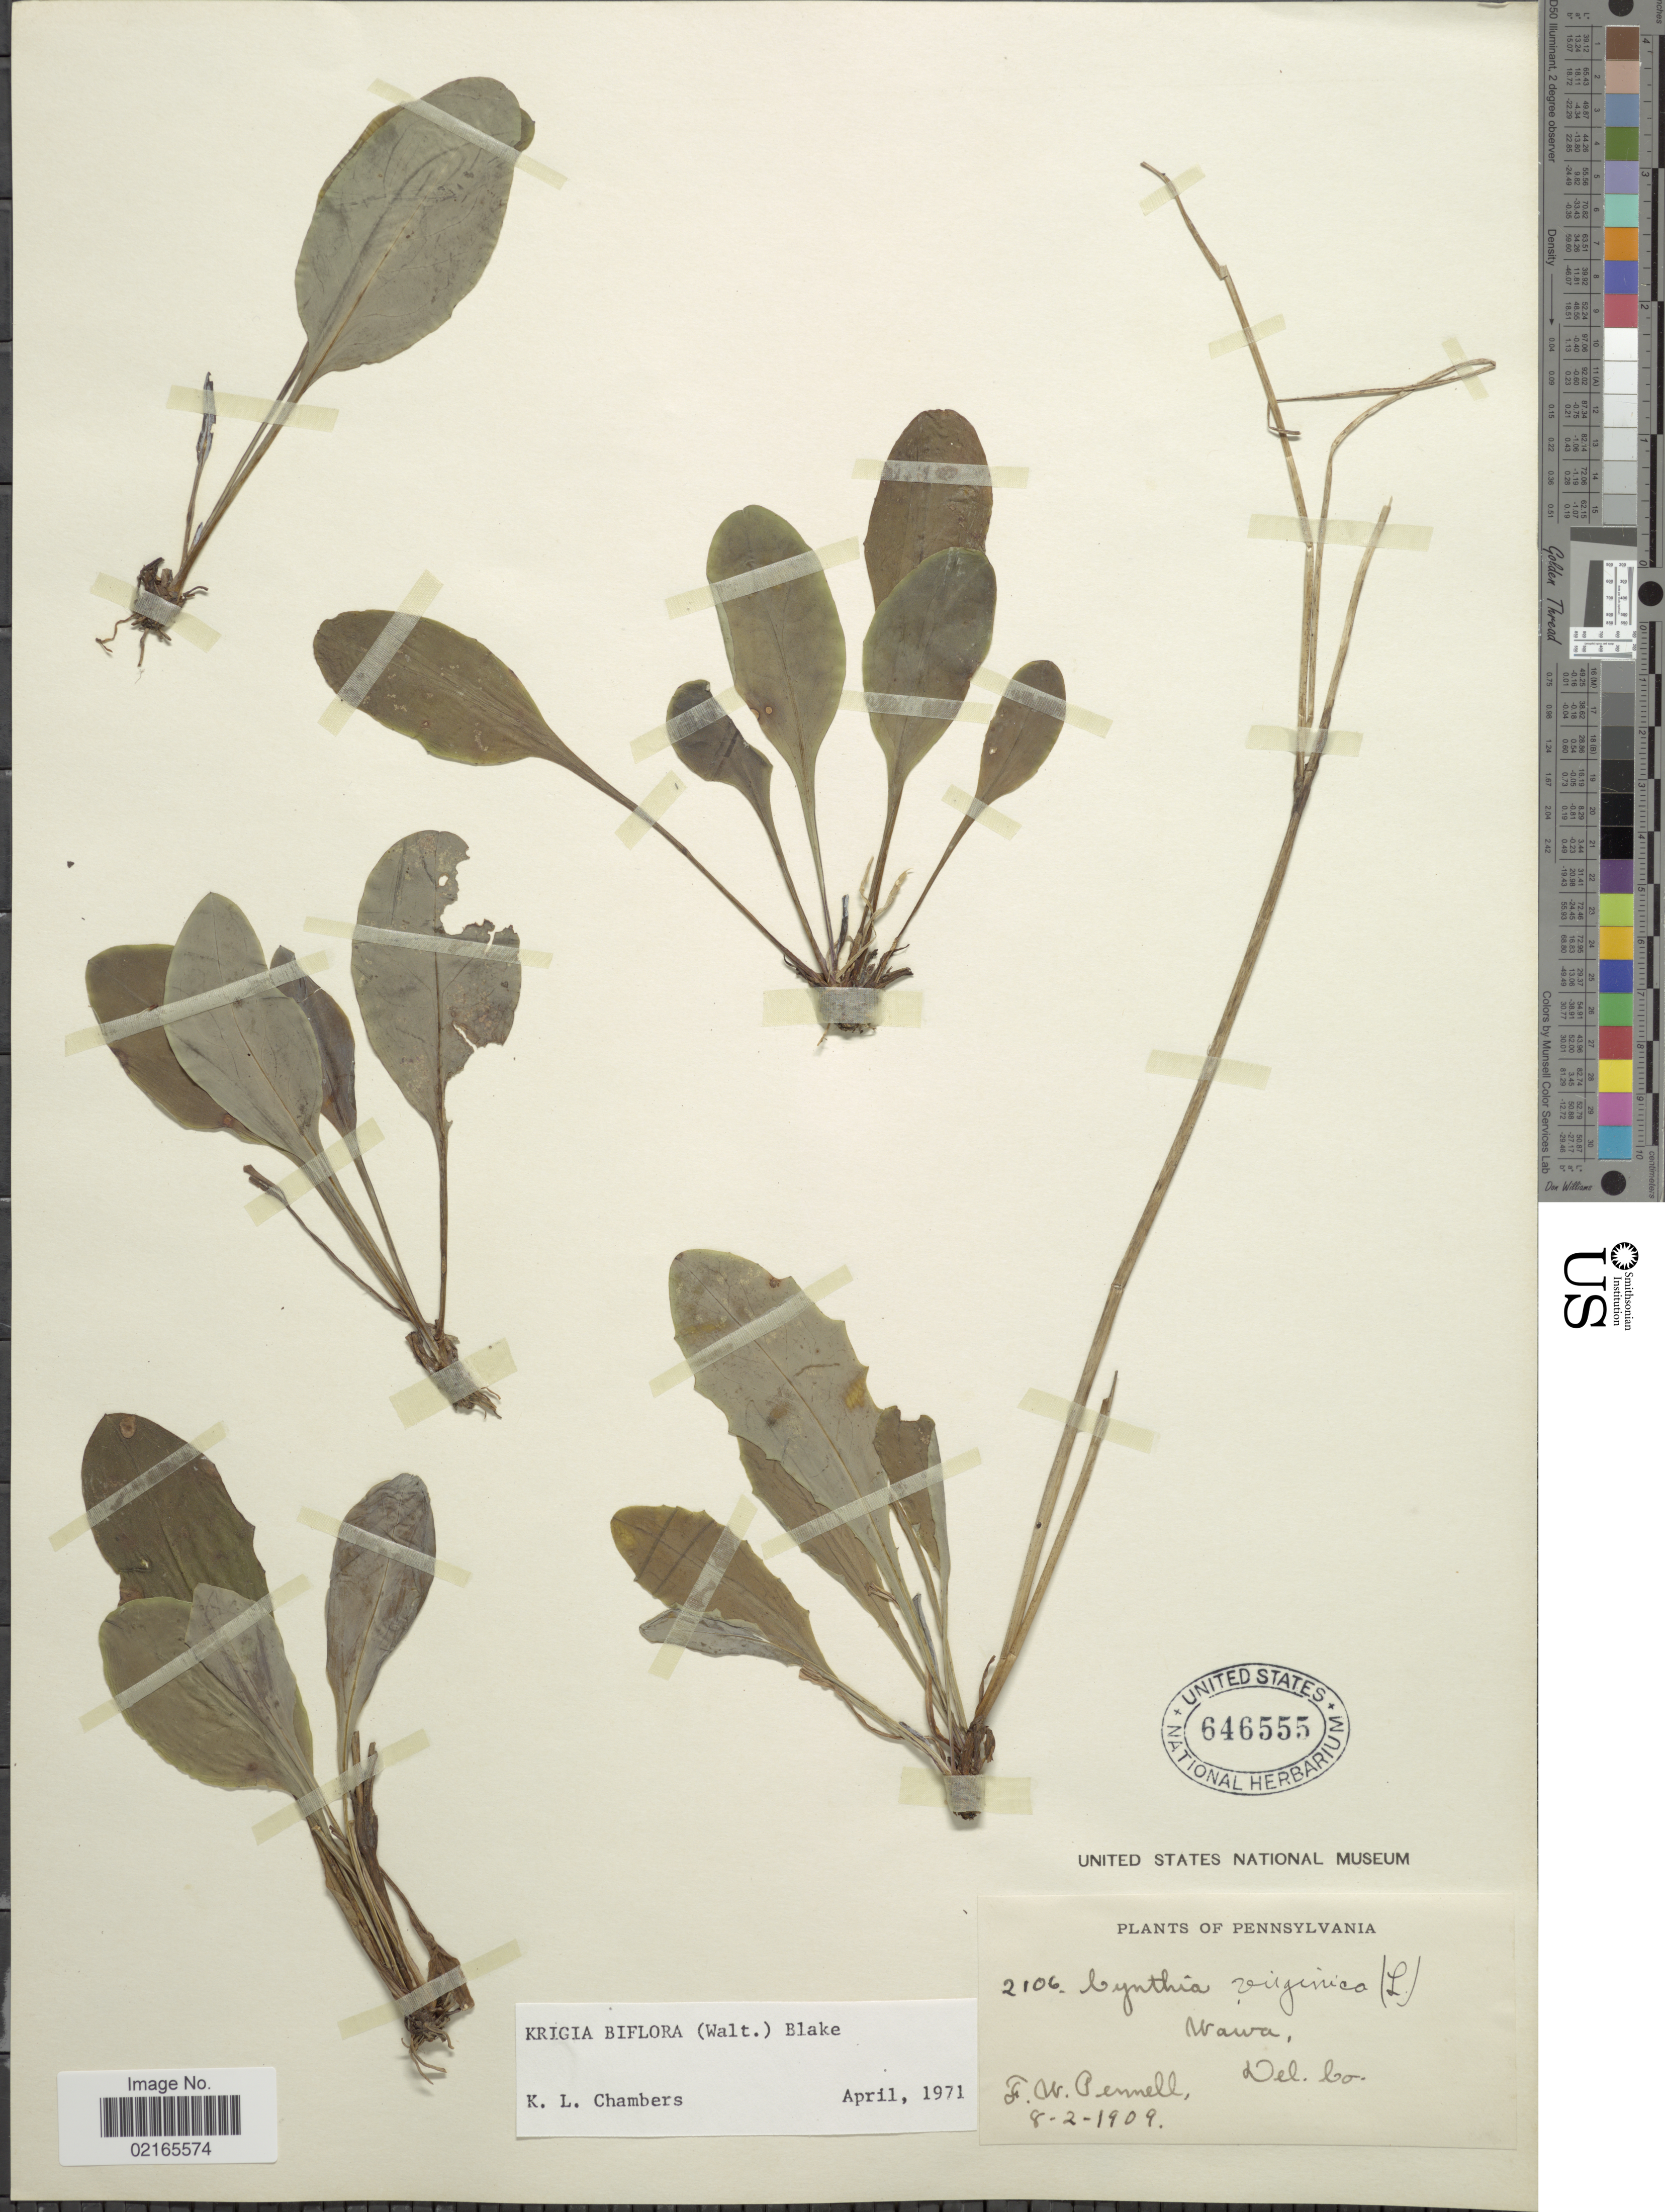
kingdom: Plantae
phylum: Tracheophyta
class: Magnoliopsida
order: Asterales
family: Asteraceae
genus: Krigia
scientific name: Krigia biflora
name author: (Walter) S.F. Blake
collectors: F. W. Pennell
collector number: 2106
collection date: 1909-08-02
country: United States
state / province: Pennsylvania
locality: Wawa, Del. Co.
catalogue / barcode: US 646555